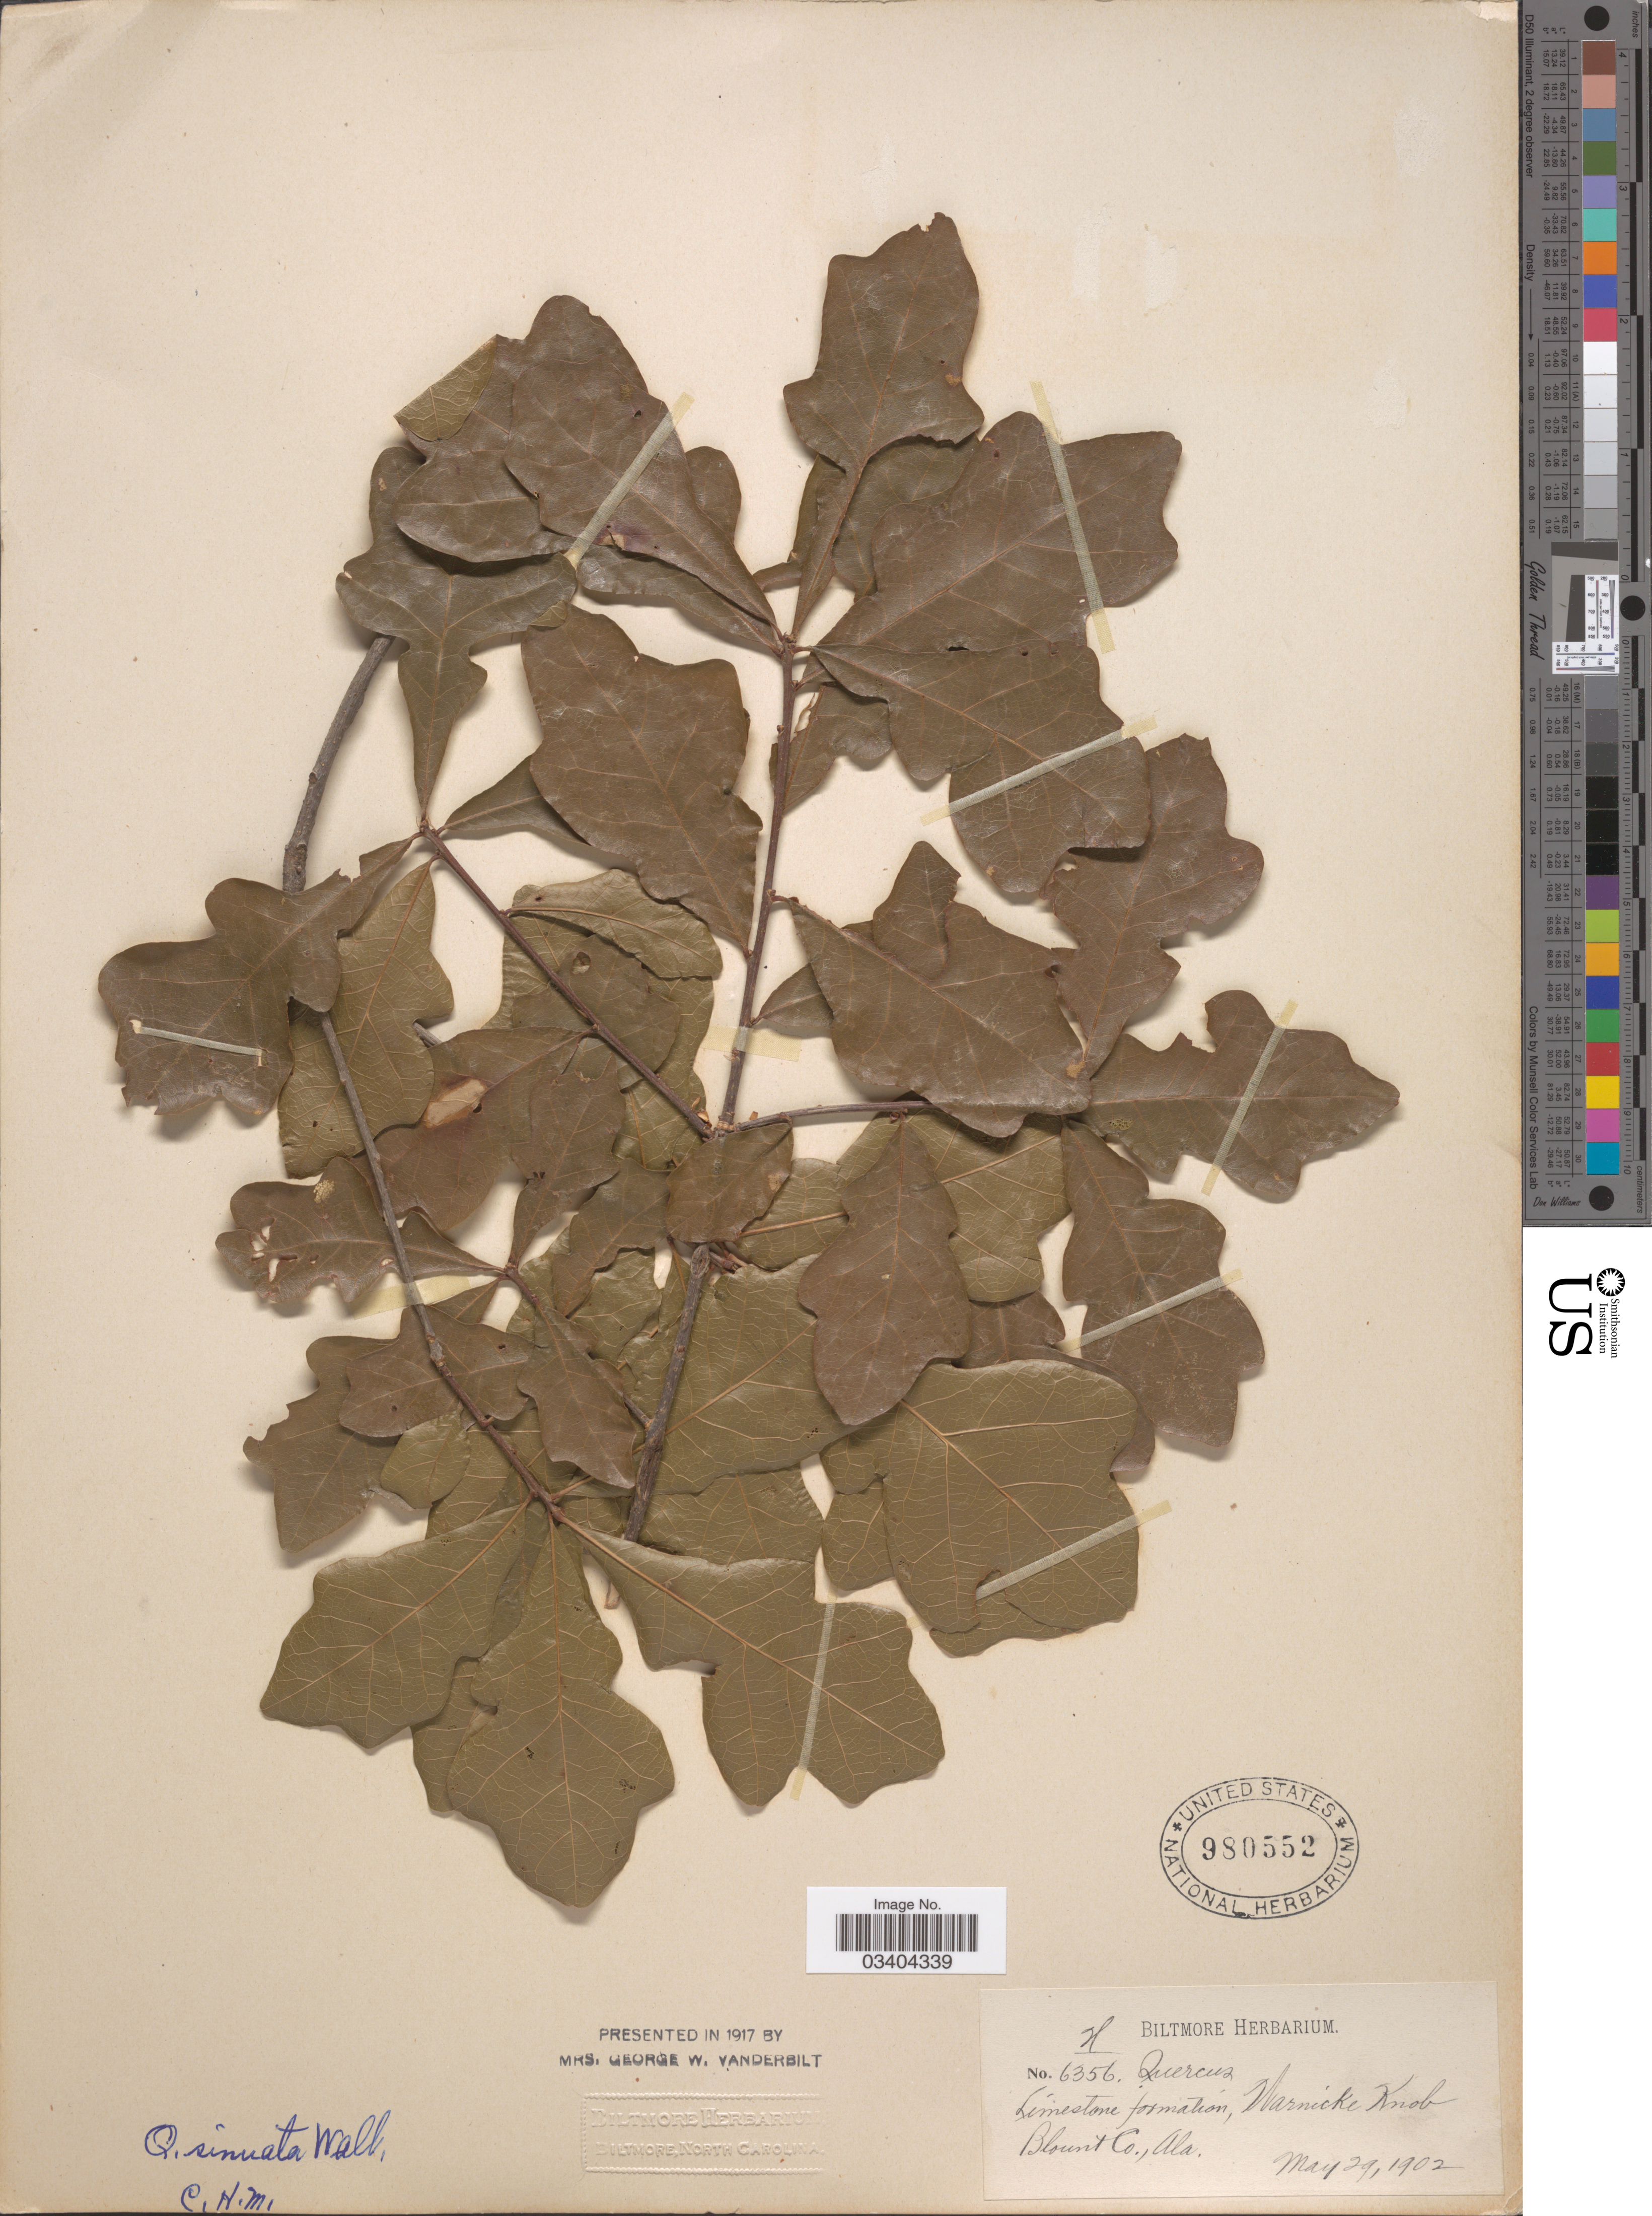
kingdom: Plantae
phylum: Tracheophyta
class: Magnoliopsida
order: Fagales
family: Fagaceae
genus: Quercus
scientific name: Quercus durandii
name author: Buckley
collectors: ex herb. Biltmore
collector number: H/6356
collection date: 1902-05-29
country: United States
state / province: Alabama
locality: Limestone formation, Warnicke Knob Blount Co.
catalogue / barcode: US 980552